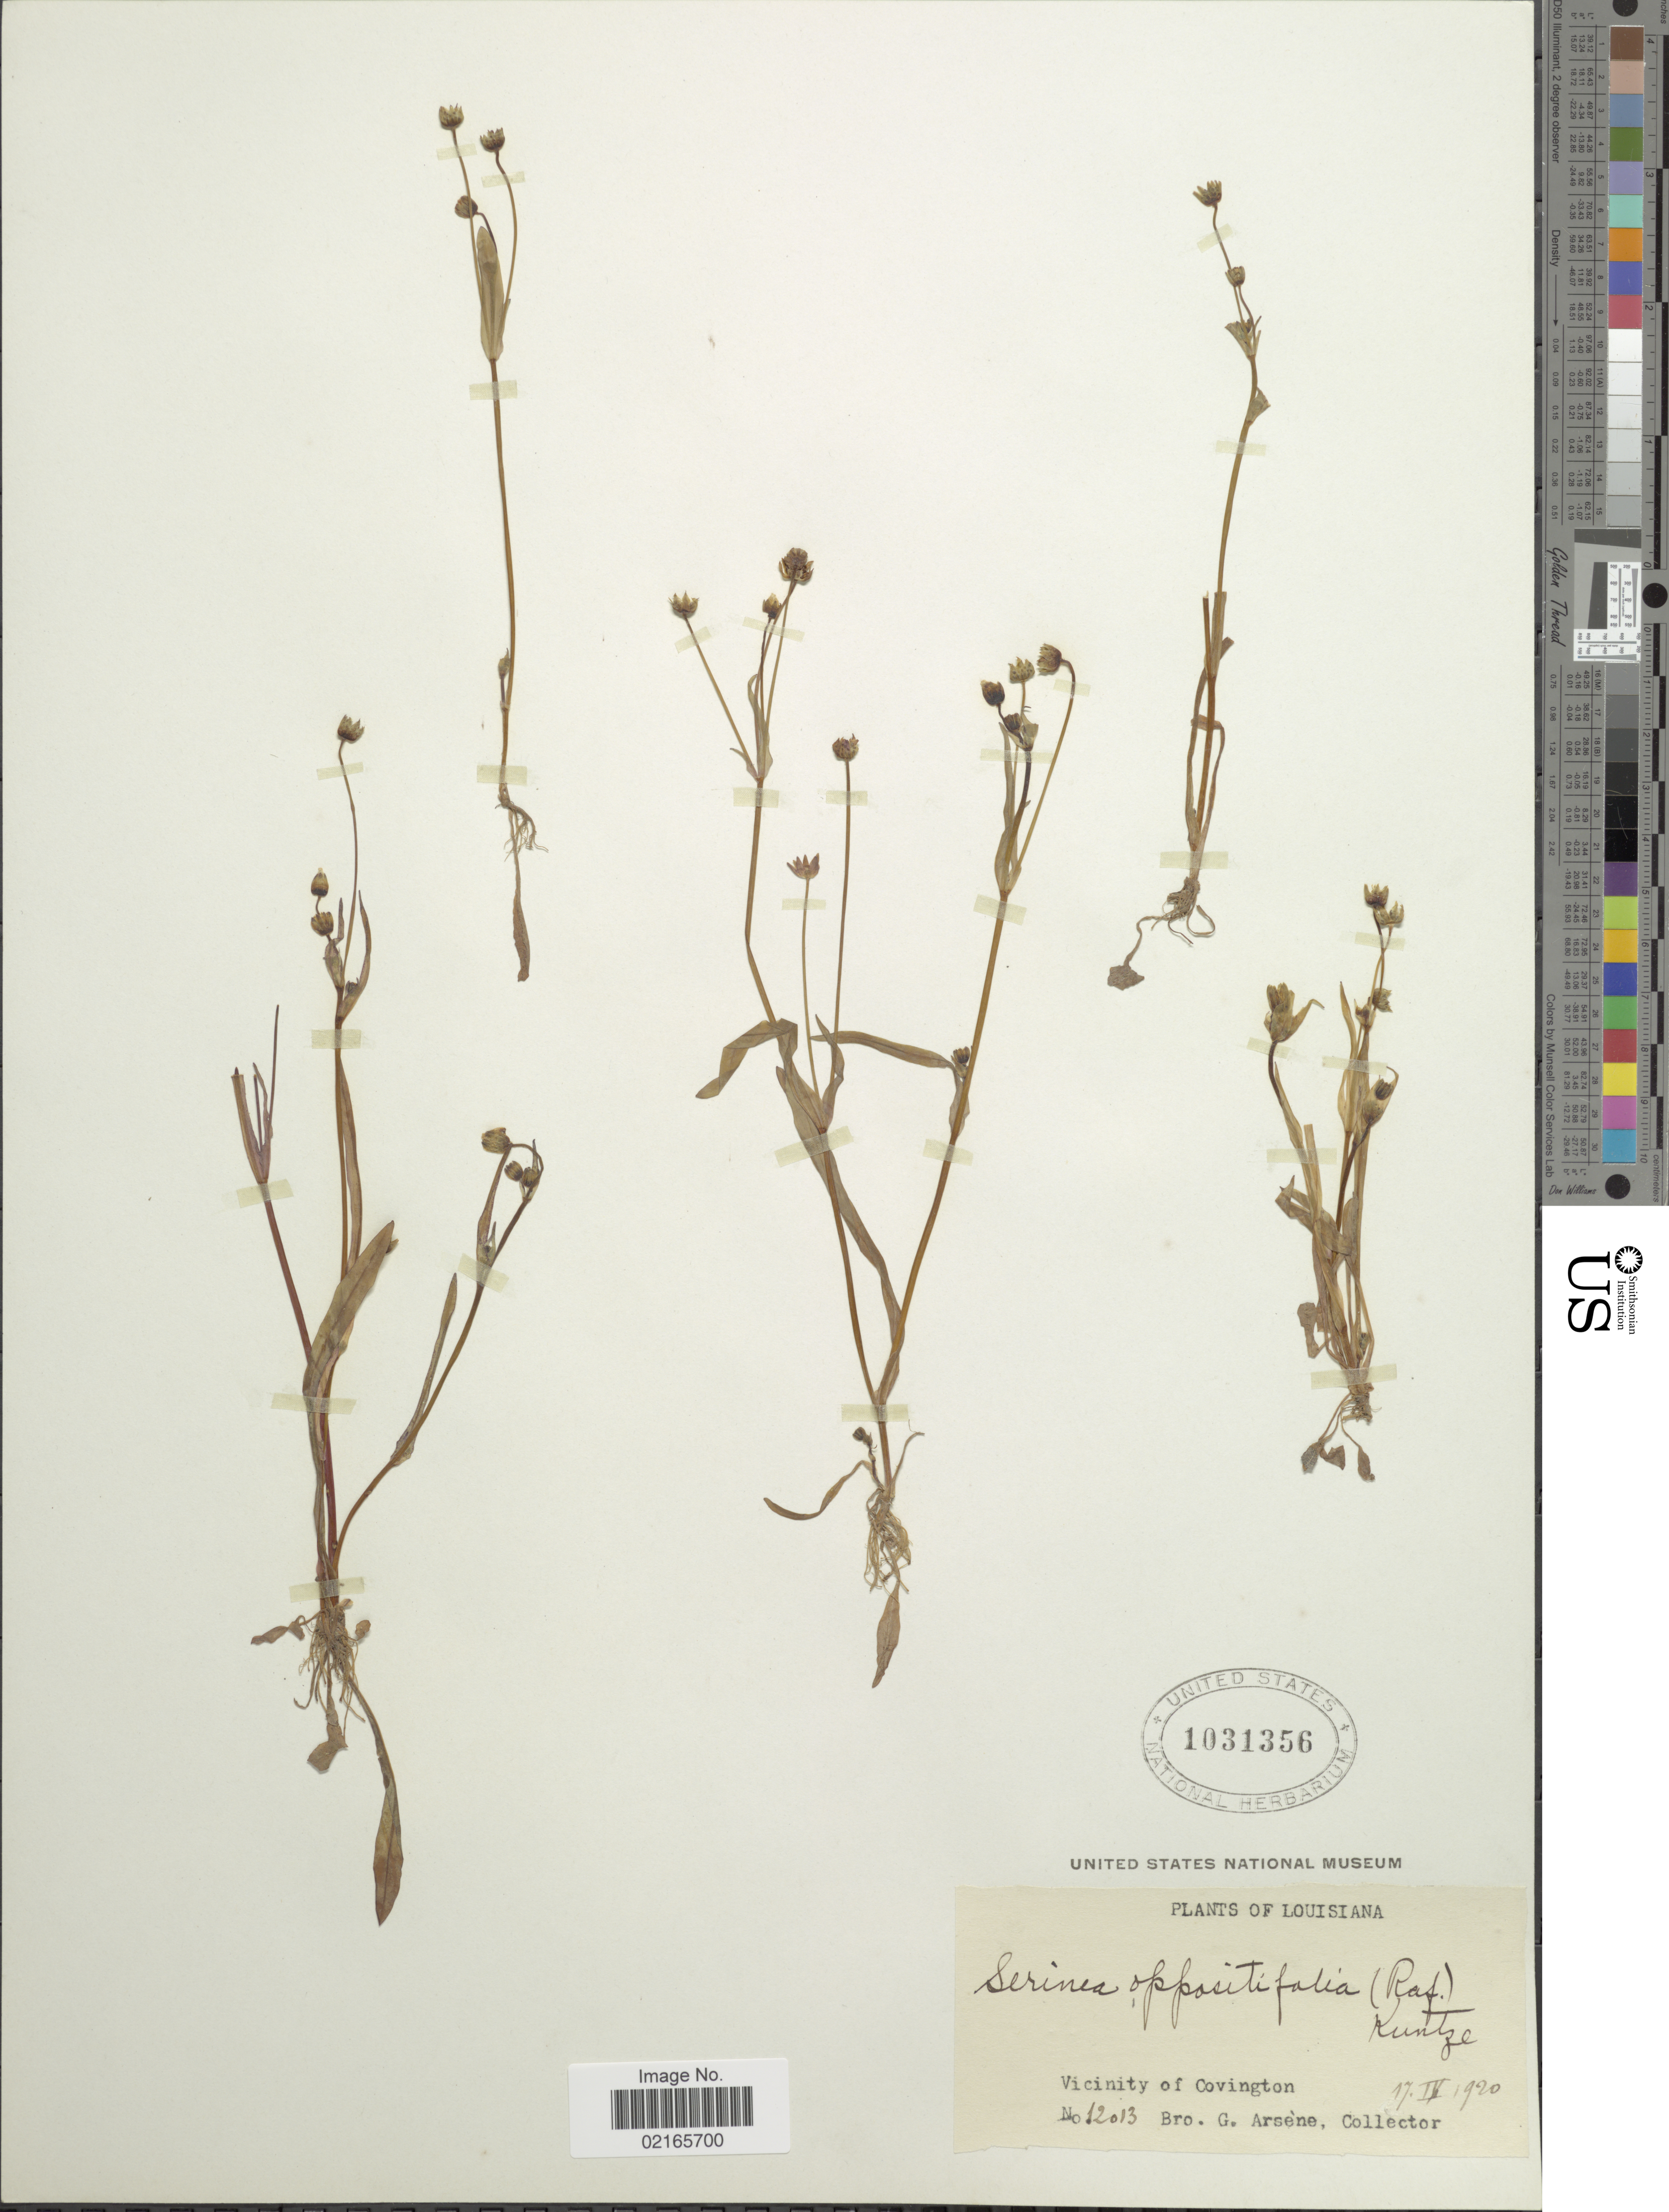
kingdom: Plantae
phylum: Tracheophyta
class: Magnoliopsida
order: Asterales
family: Asteraceae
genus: Krigia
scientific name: Krigia oppositifolia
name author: Raf.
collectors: Bro. G. Arsène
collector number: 12013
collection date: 1920-04-17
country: United States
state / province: Louisiana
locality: Vicinity of Covington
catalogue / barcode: US 1031356